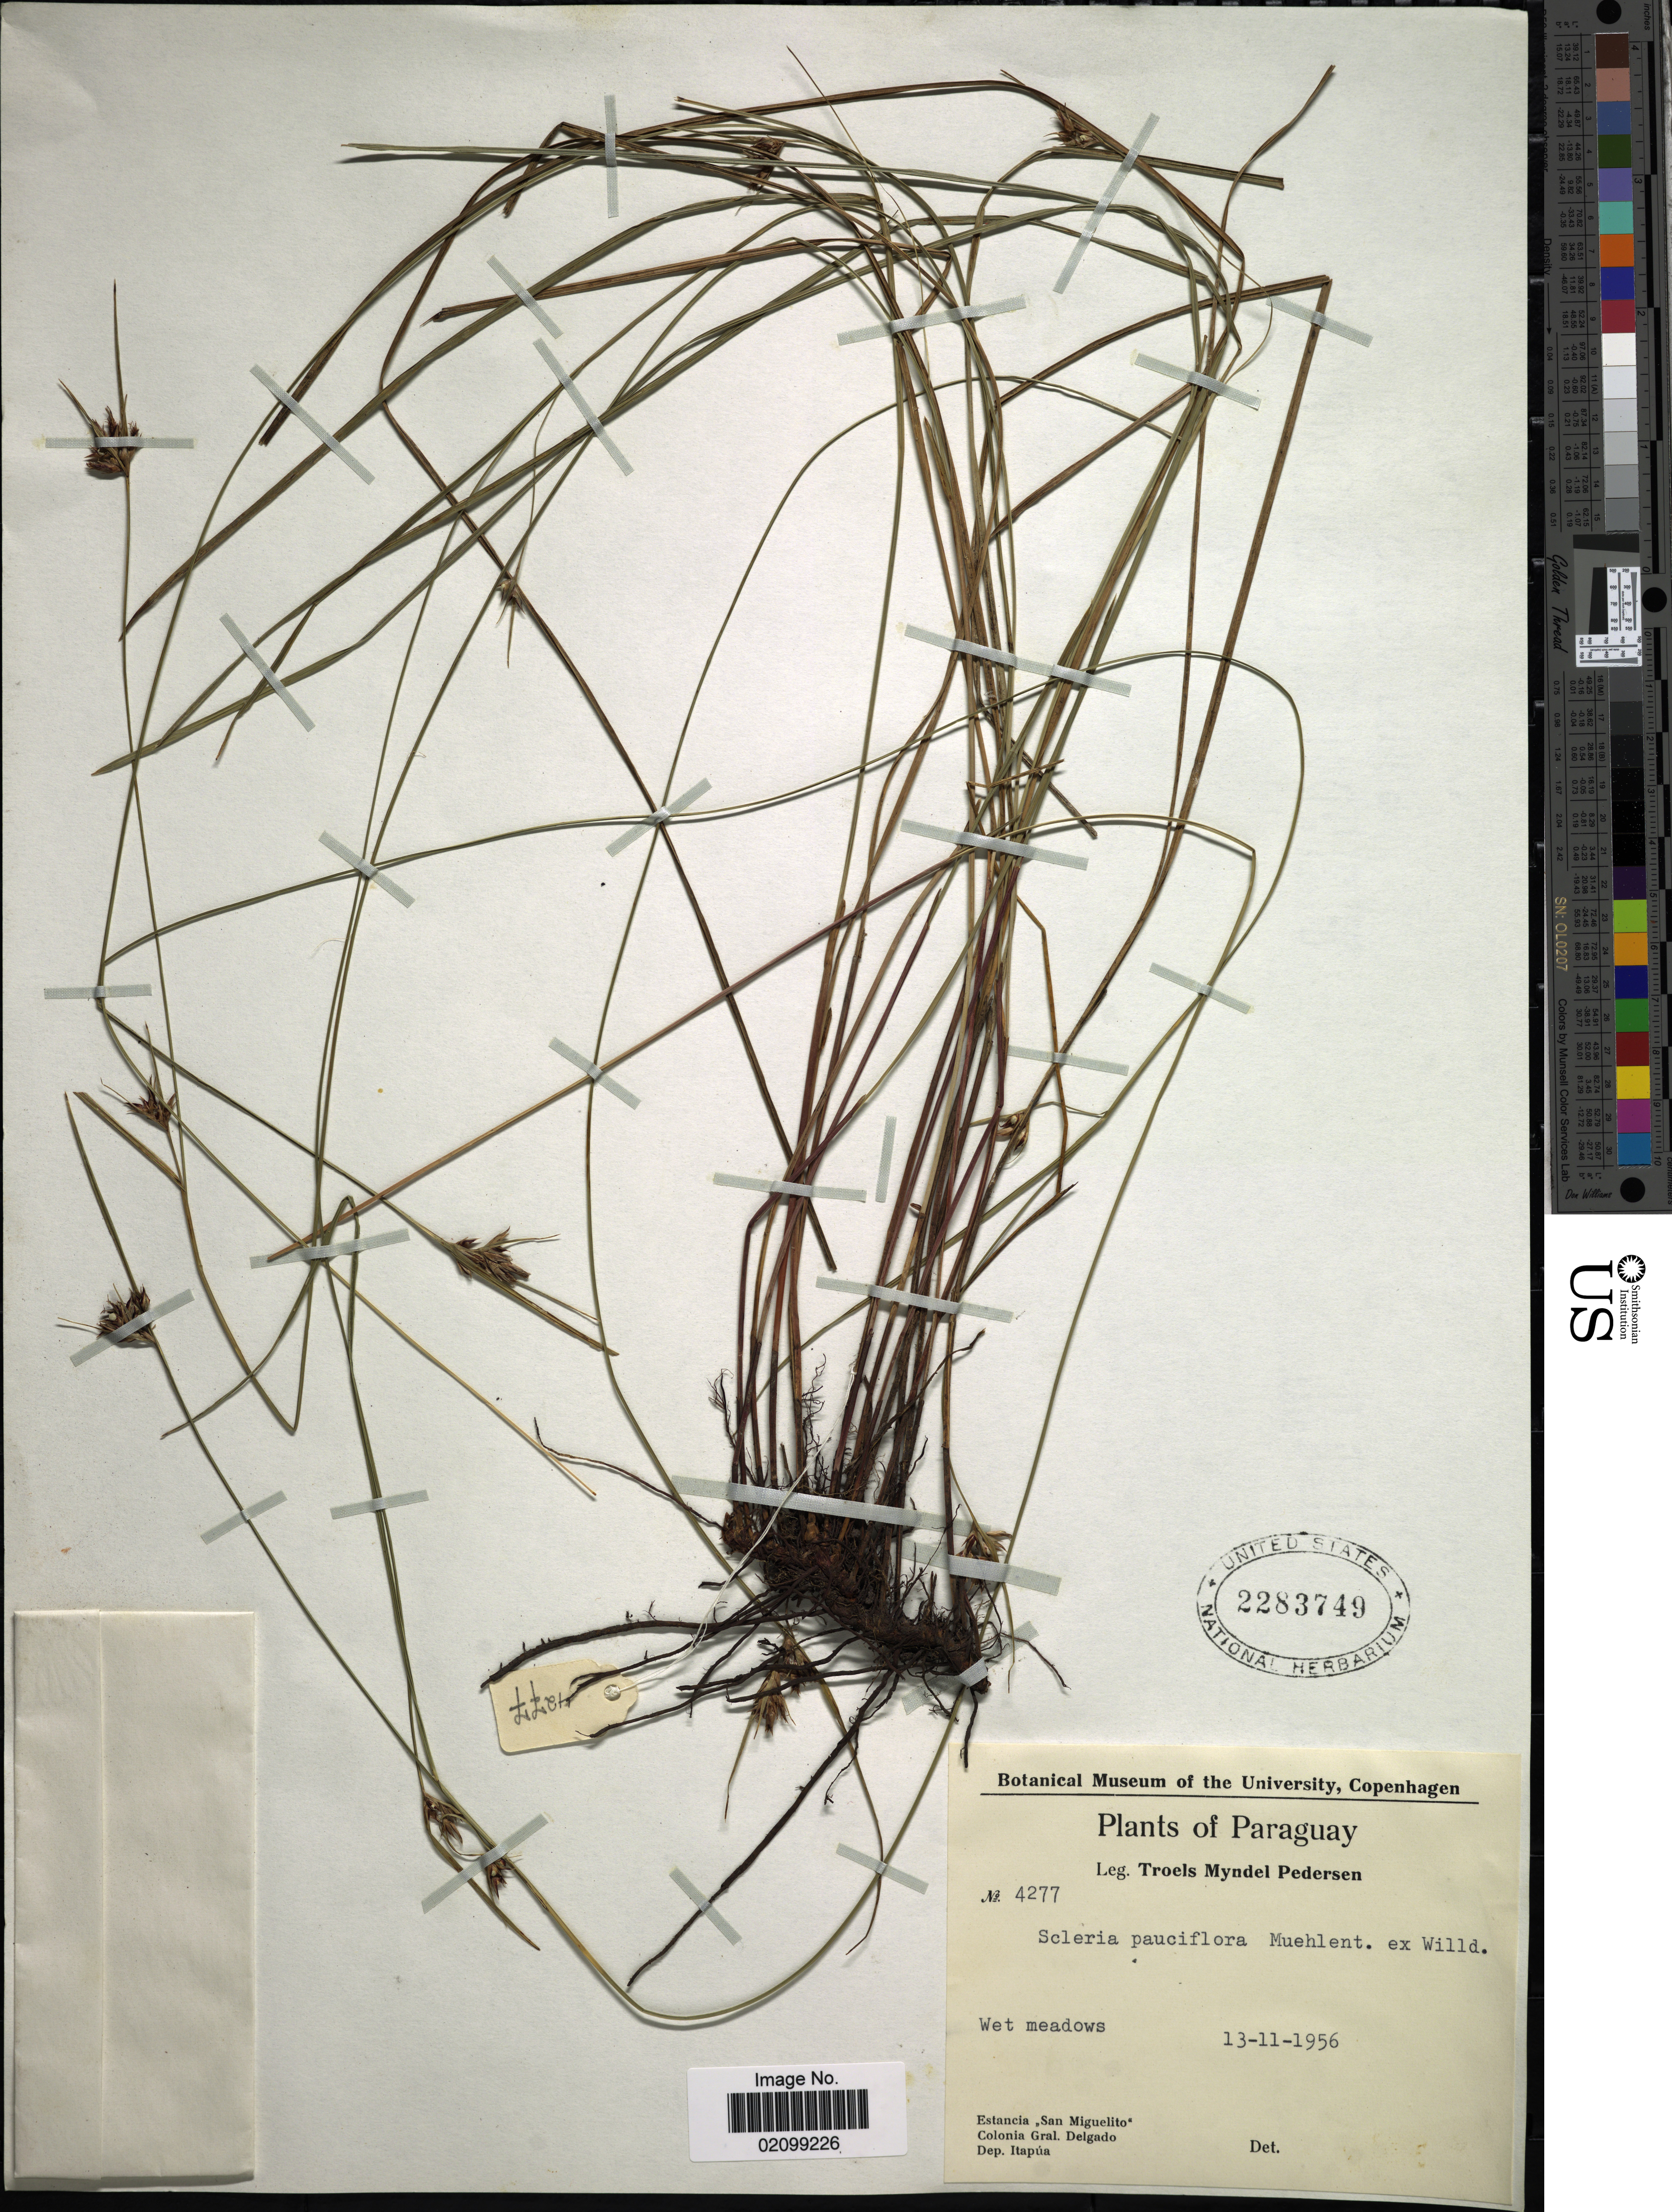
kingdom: Plantae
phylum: Tracheophyta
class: Liliopsida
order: Poales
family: Cyperaceae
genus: Scleria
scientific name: Scleria pauciflora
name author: Muhl. ex Willd.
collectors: T. Pederson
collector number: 4277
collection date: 1956-11-13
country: Paraguay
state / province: Itapua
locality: Wet meadows, Estancia San Miguello Colonia Gral. Delgado. Dep. Itapua.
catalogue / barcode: US 2283749